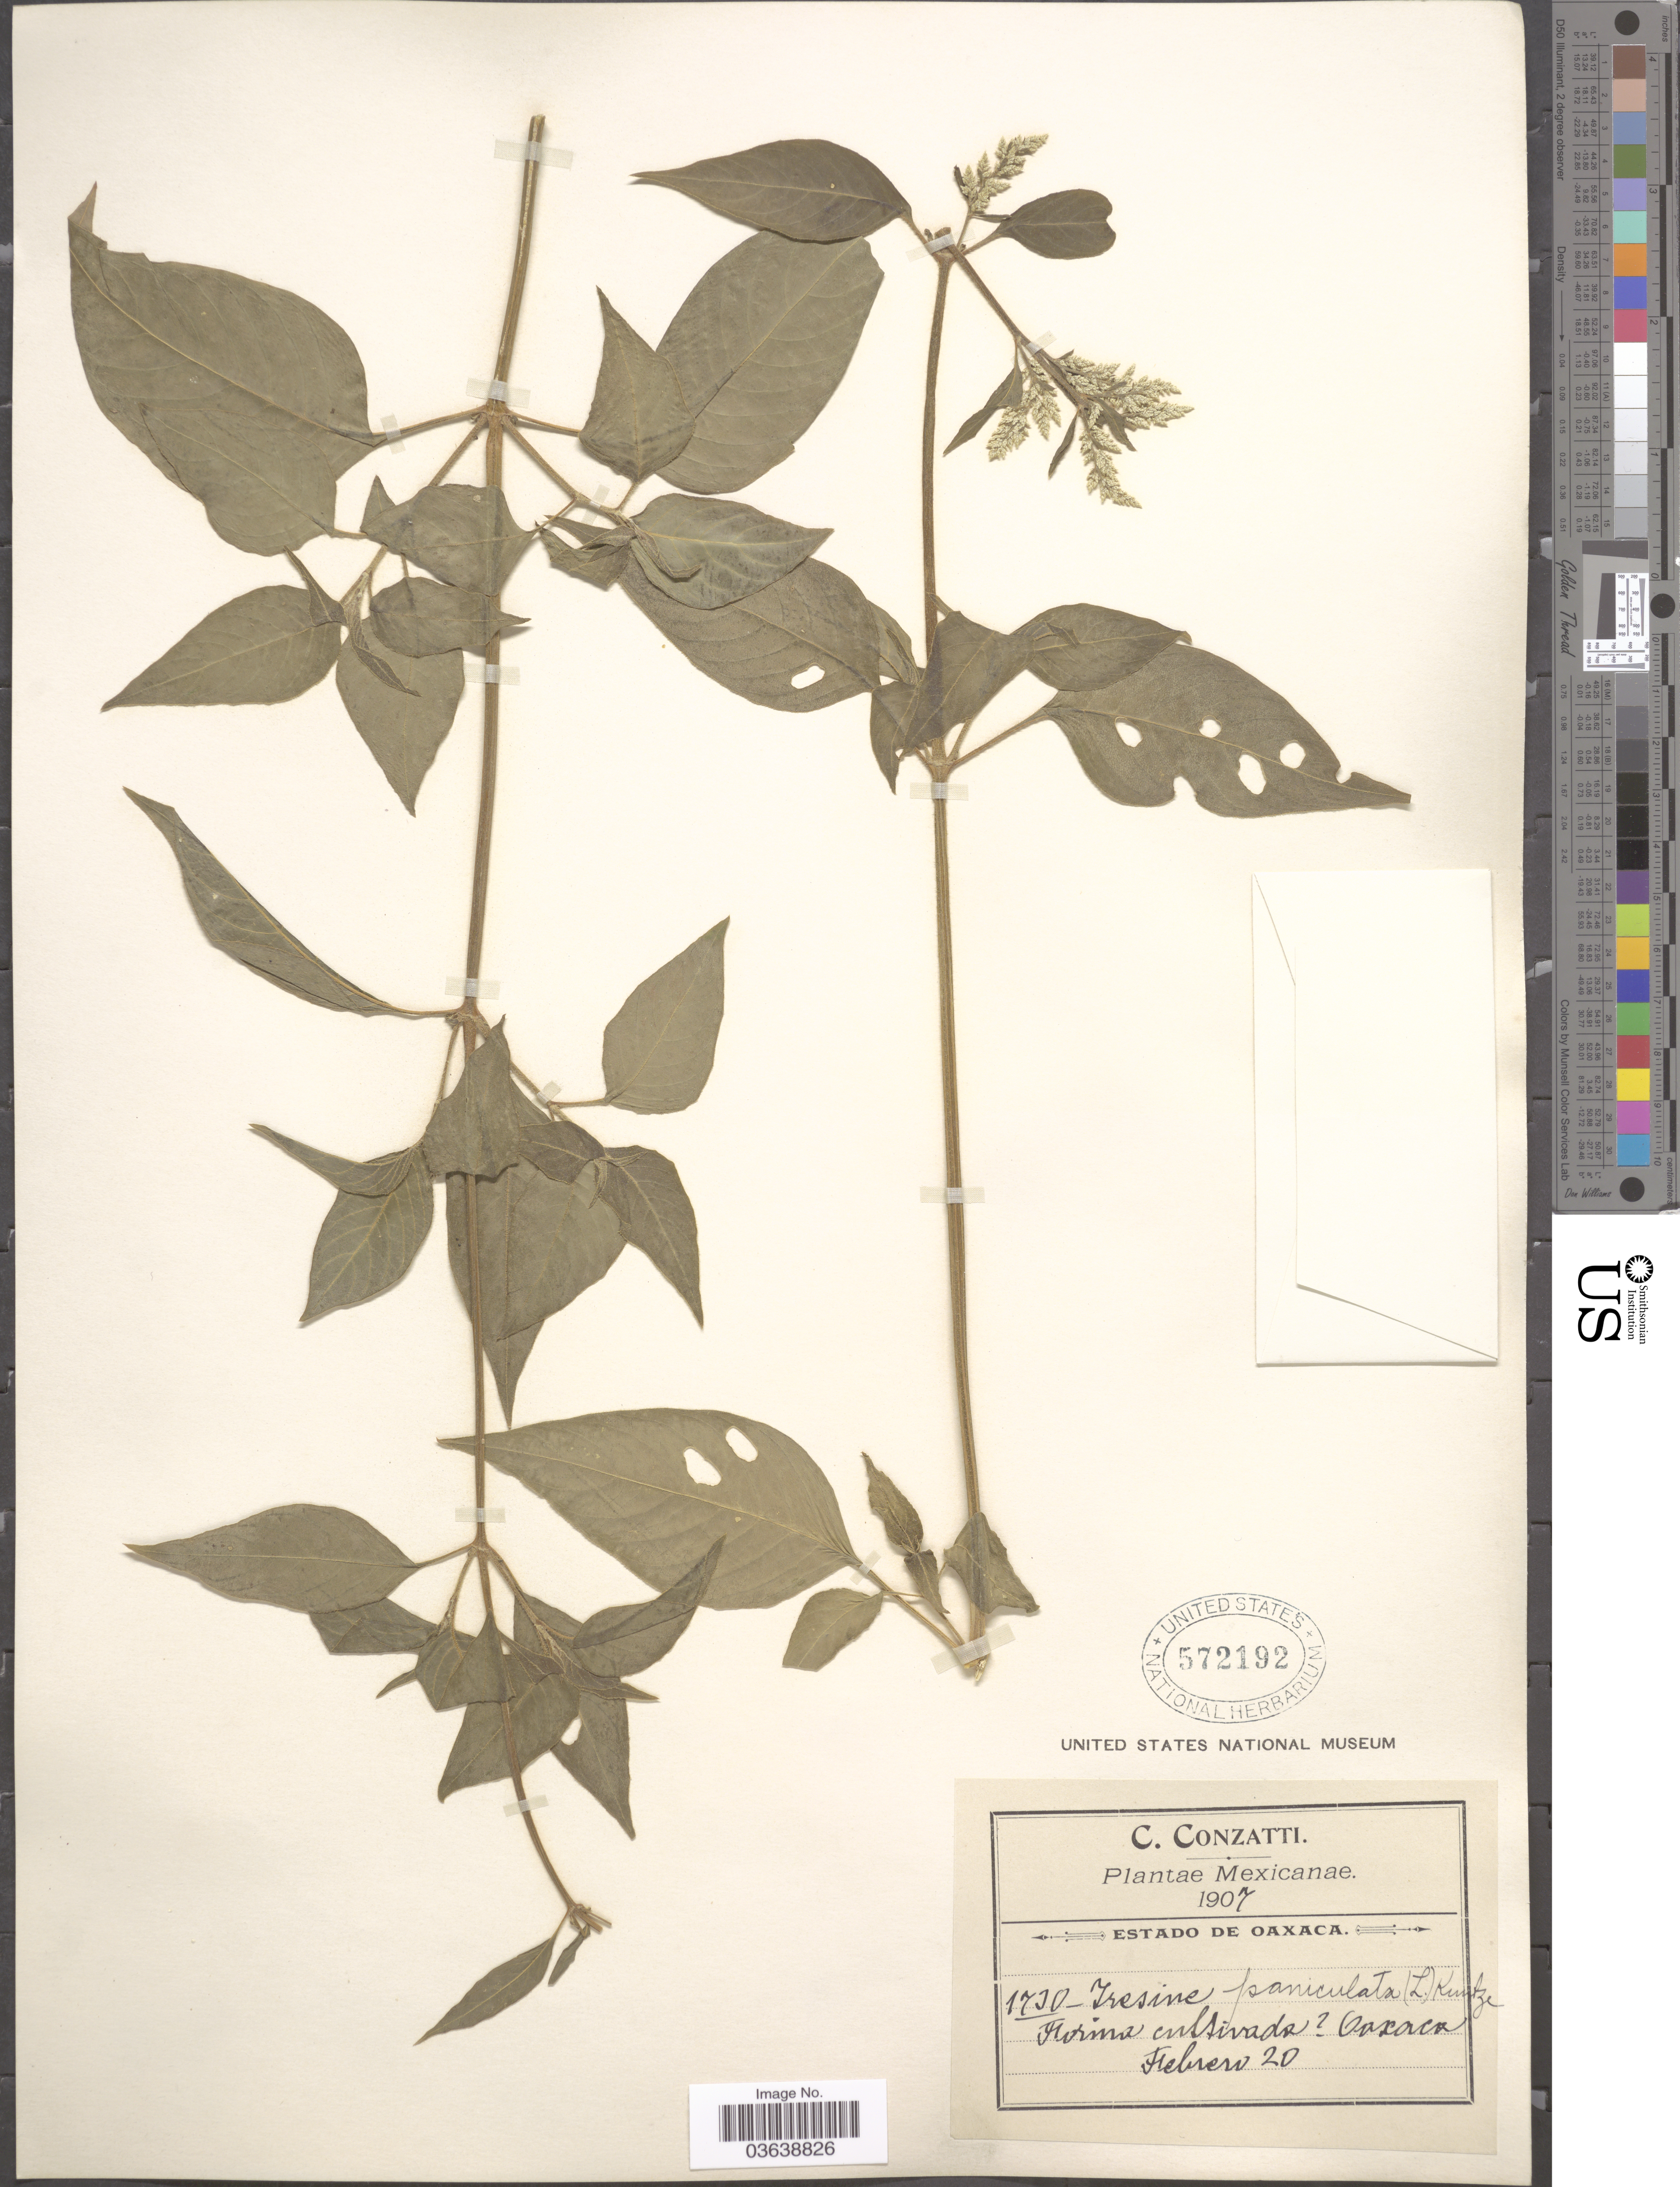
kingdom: Plantae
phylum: Tracheophyta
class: Magnoliopsida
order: Caryophyllales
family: Amaranthaceae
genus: Iresine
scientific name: Iresine celosia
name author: L.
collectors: C. Conzatti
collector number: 1730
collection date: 1907-02-20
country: Mexico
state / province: Oaxaca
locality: Fatima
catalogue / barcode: US 572192